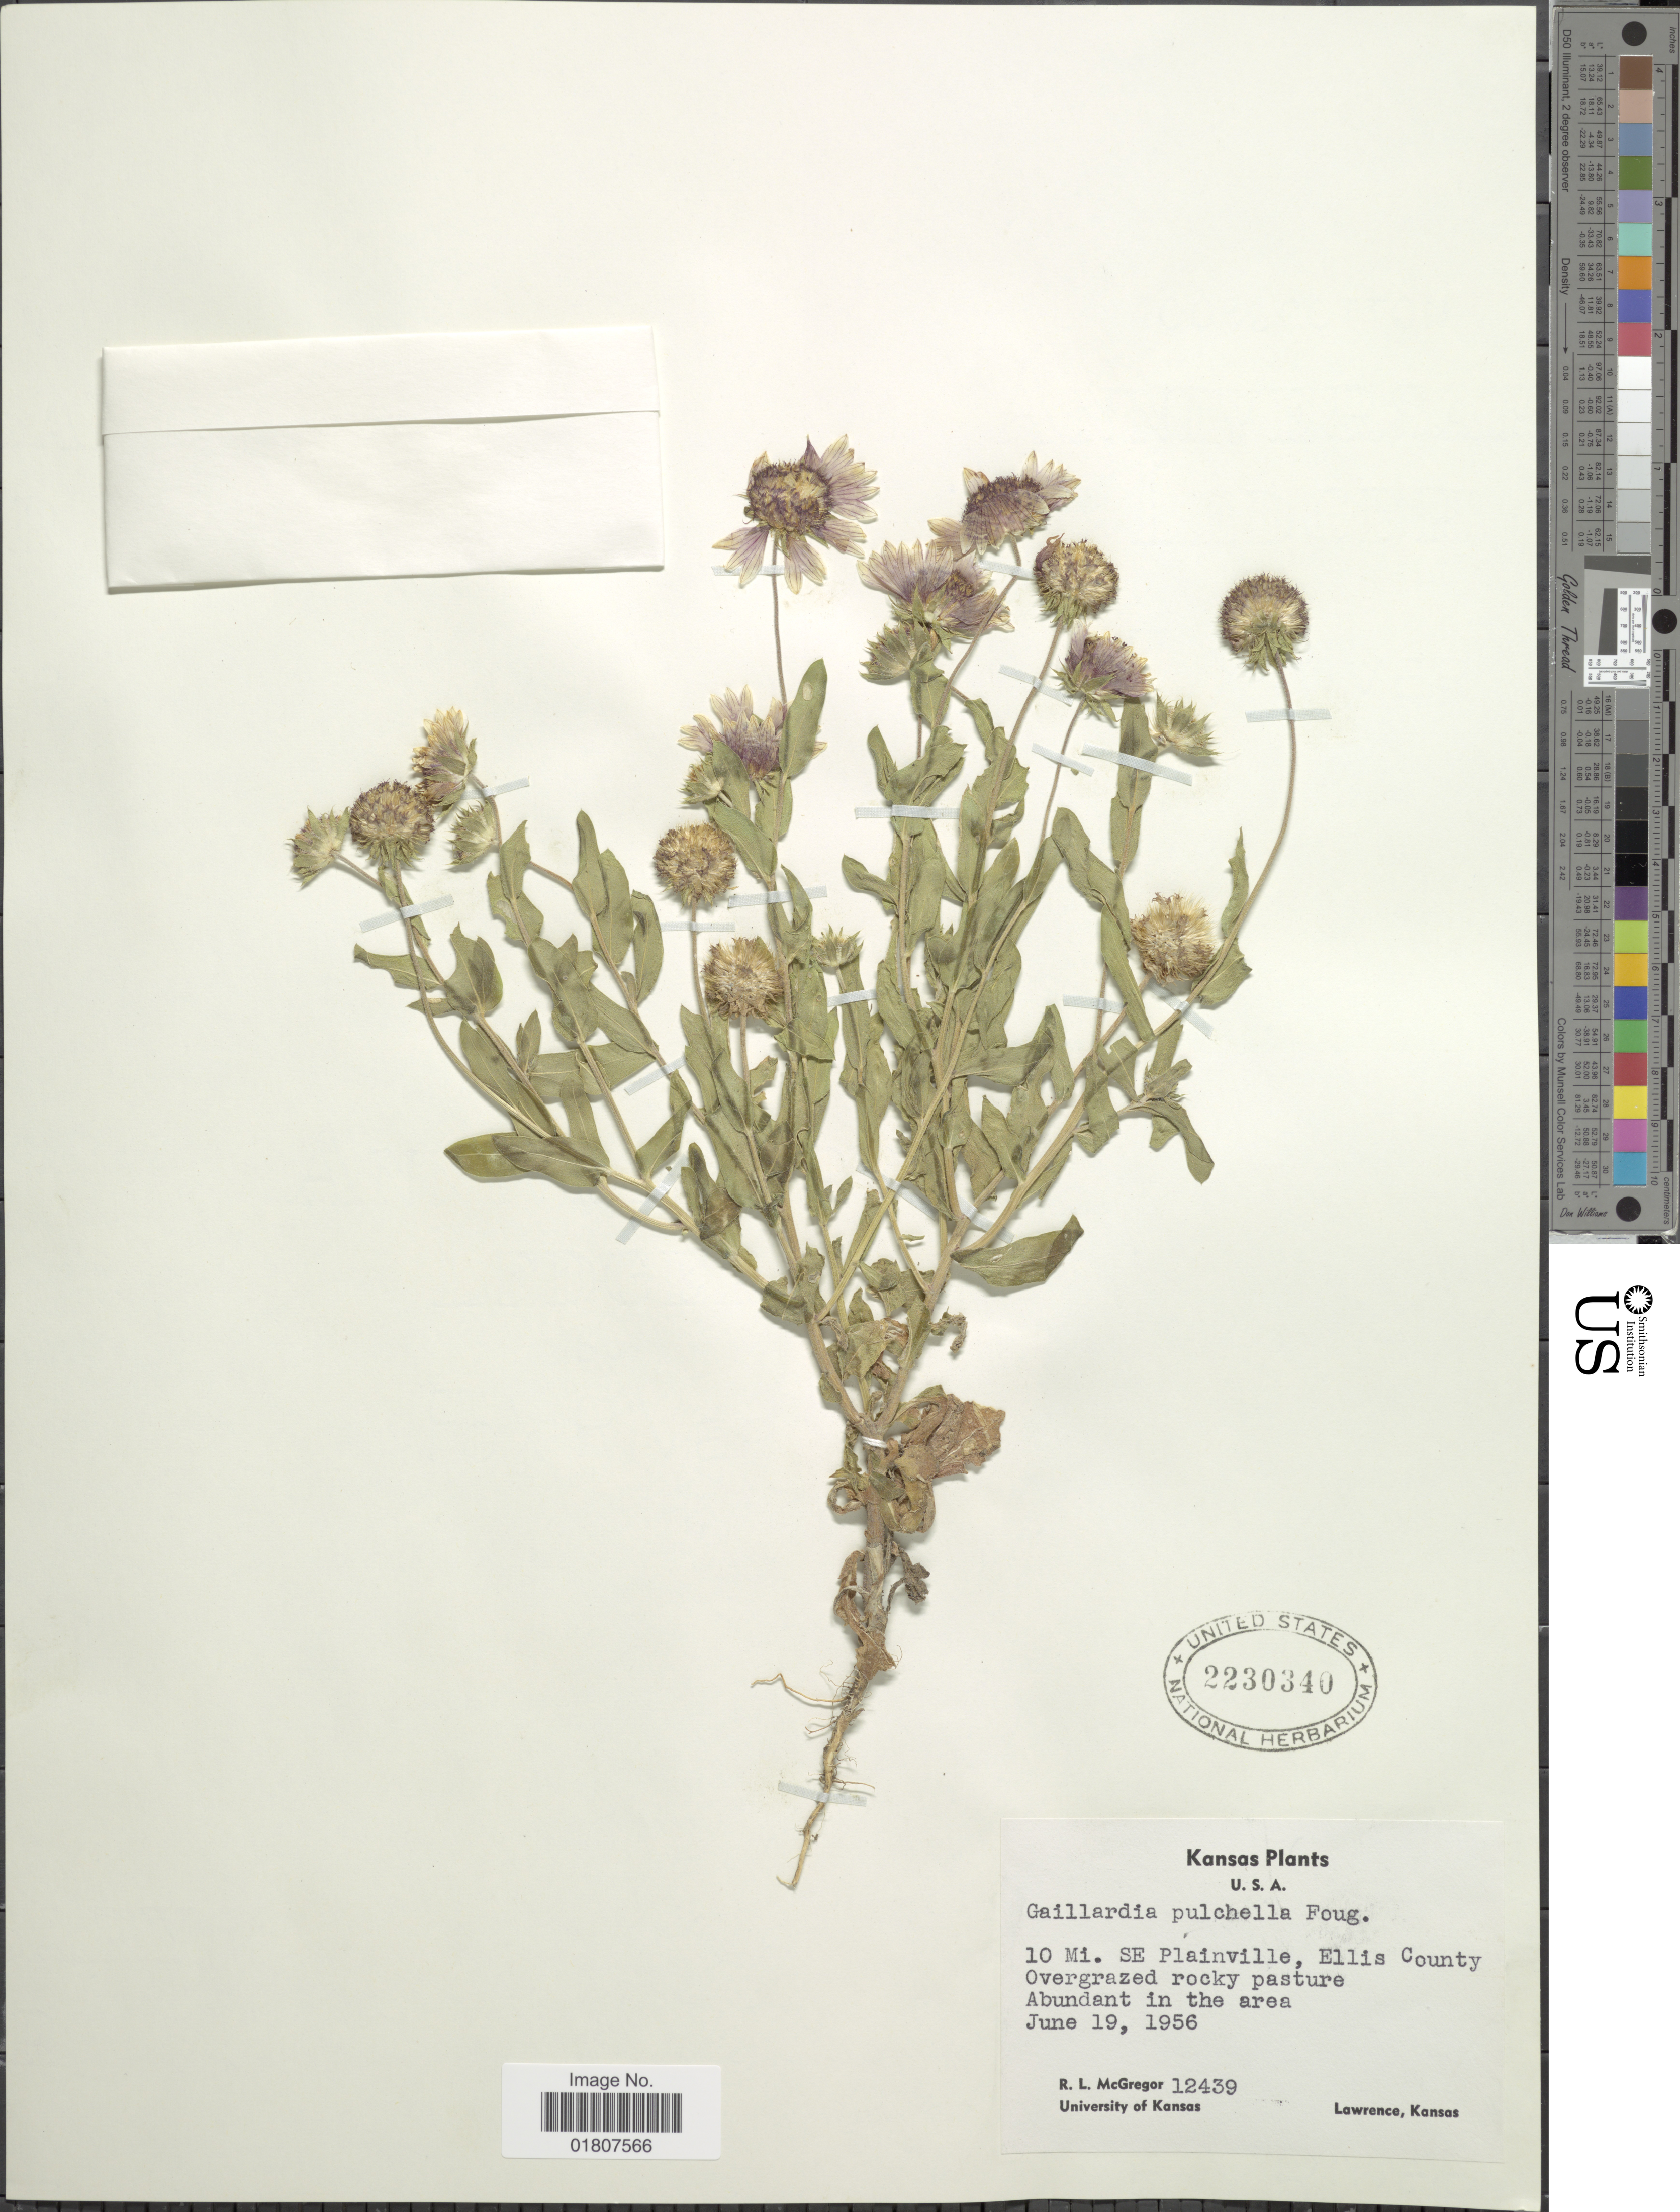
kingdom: Plantae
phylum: Tracheophyta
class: Magnoliopsida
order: Asterales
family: Asteraceae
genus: Gaillardia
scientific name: Gaillardia pulchella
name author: Foug.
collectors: R. McGregor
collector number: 12439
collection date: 1956-06-19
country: United States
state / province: Kansas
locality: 10 Mi. SE Plainville, Ellis County.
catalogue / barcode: US 2230340